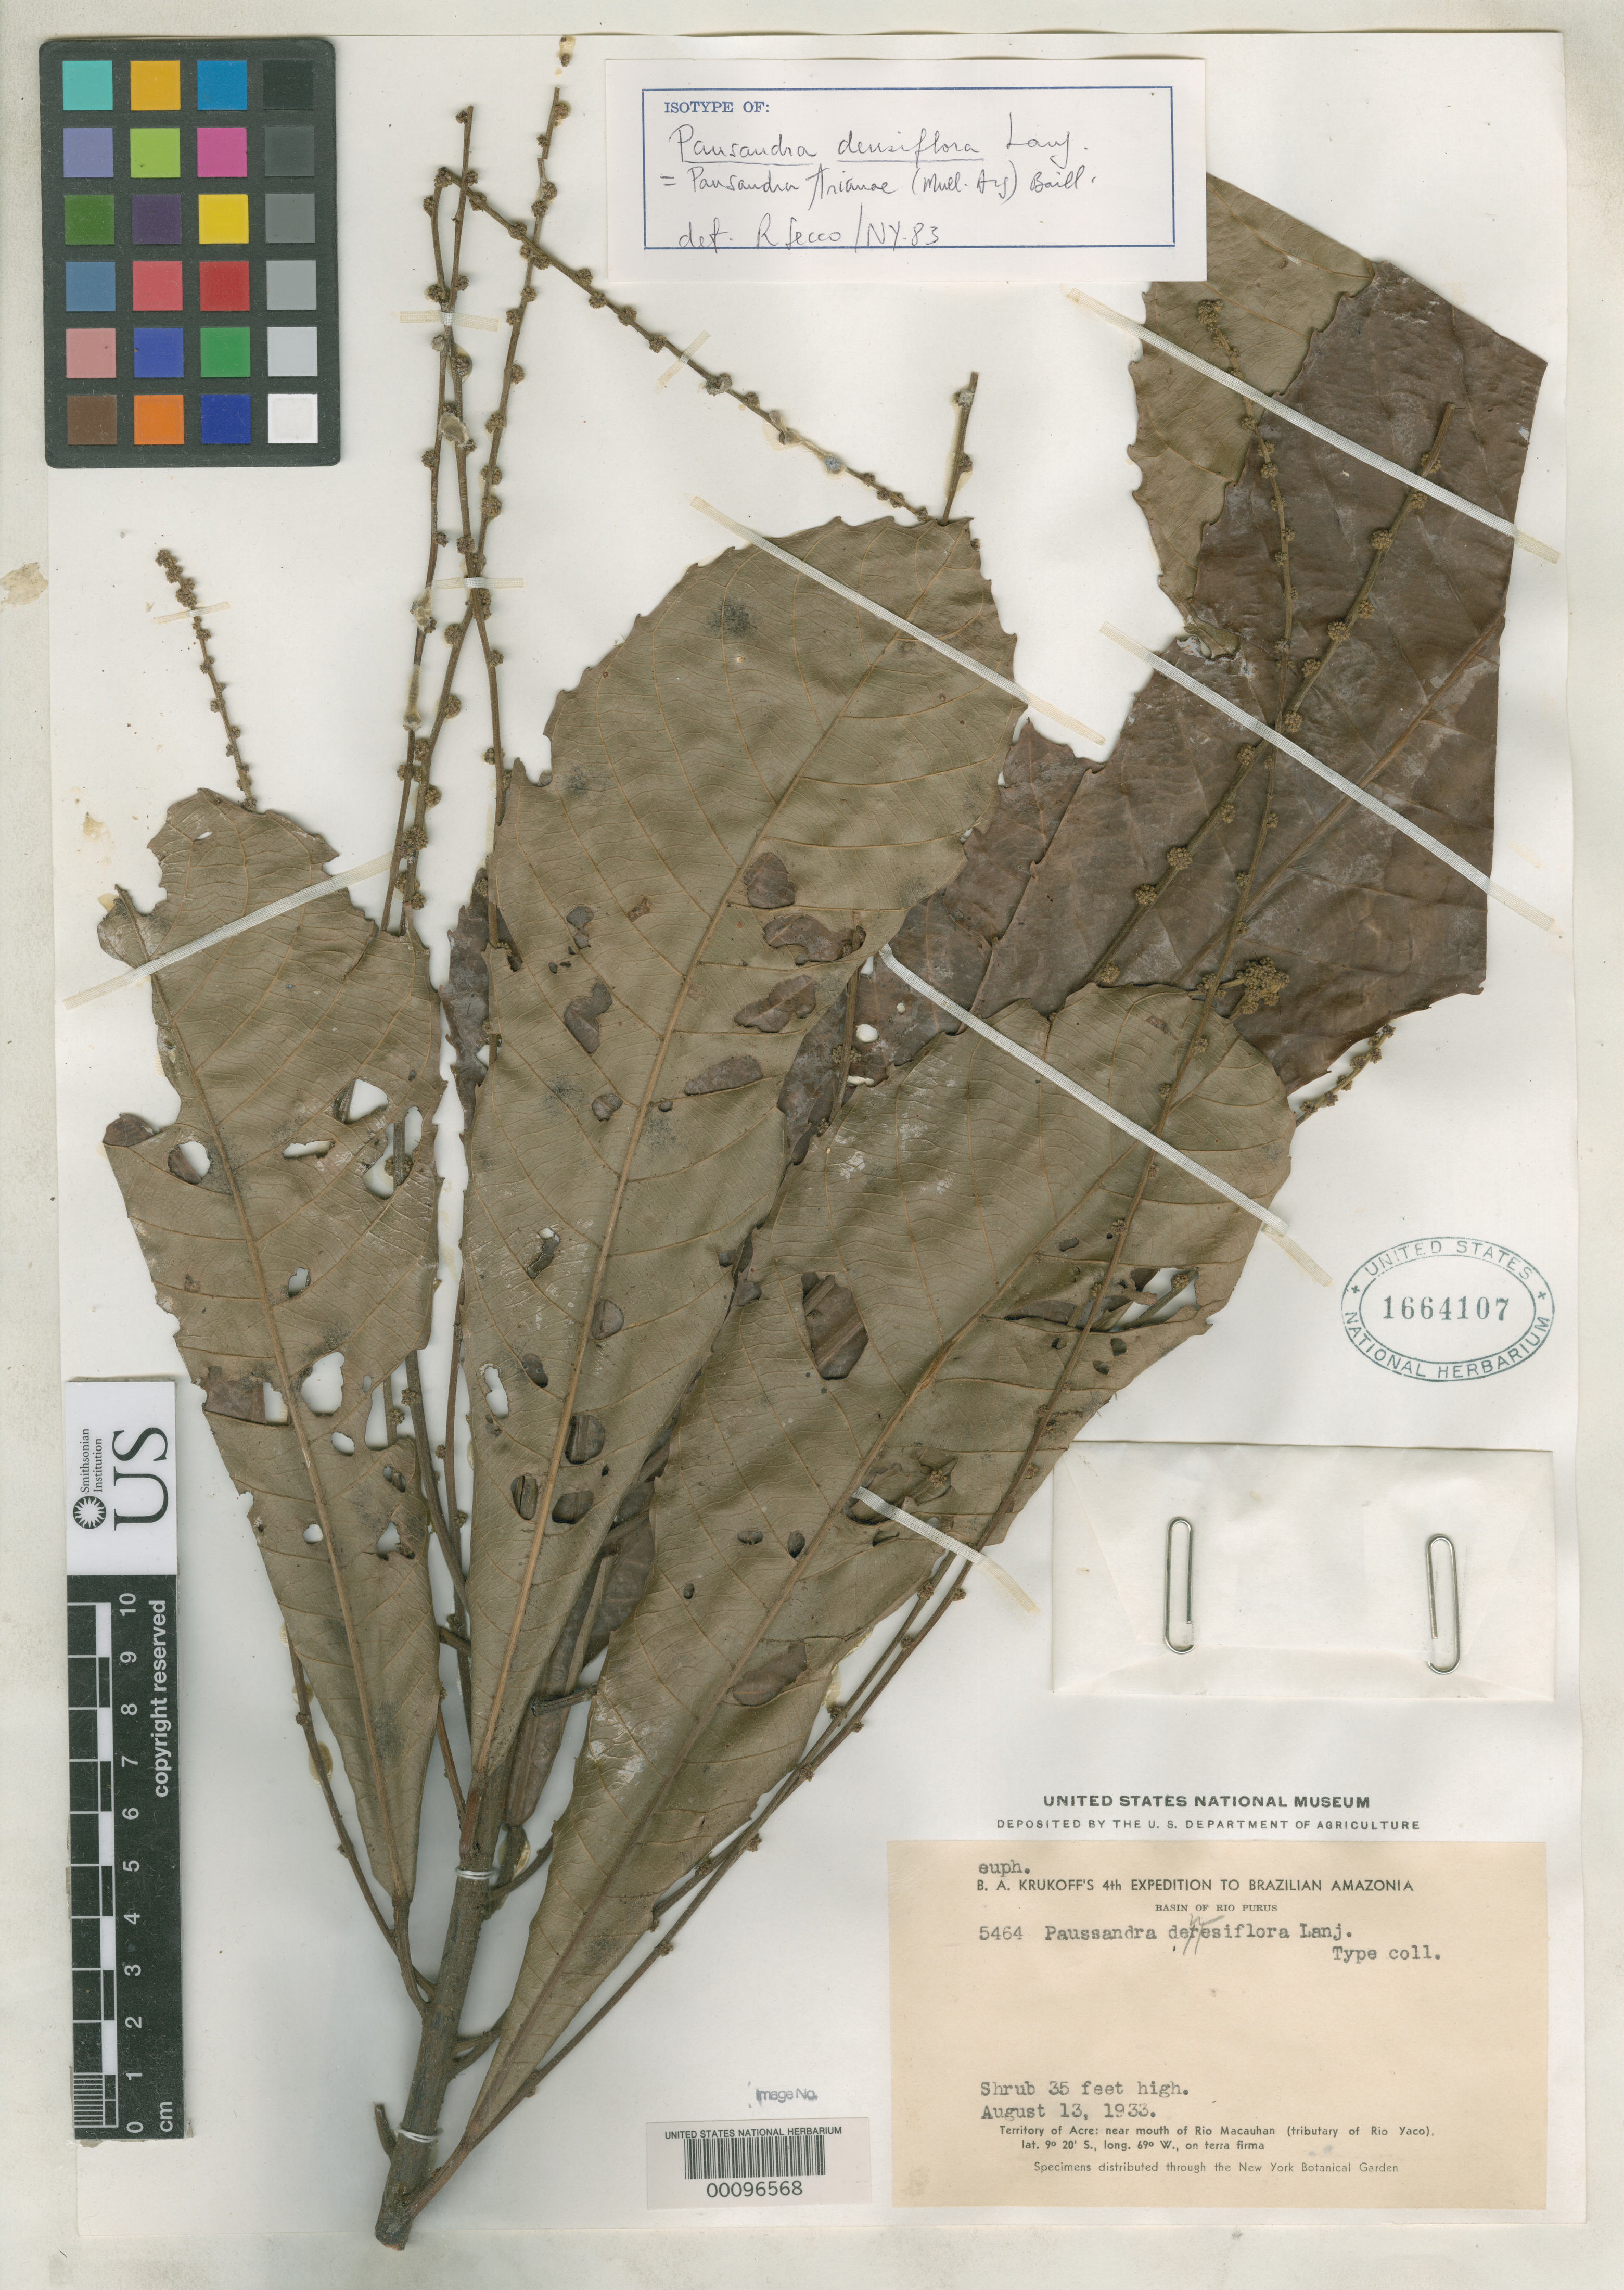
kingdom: Plantae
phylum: Tracheophyta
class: Magnoliopsida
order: Malpighiales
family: Euphorbiaceae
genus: Pausandra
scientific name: Pausandra densiflora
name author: Lanj.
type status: Isotype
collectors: B. A. Krukoff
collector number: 5464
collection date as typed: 13 Aug 1933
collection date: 1933-08-13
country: Brazil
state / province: Acre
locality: Near mouth of Rio Macauhan.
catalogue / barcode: US 1664107